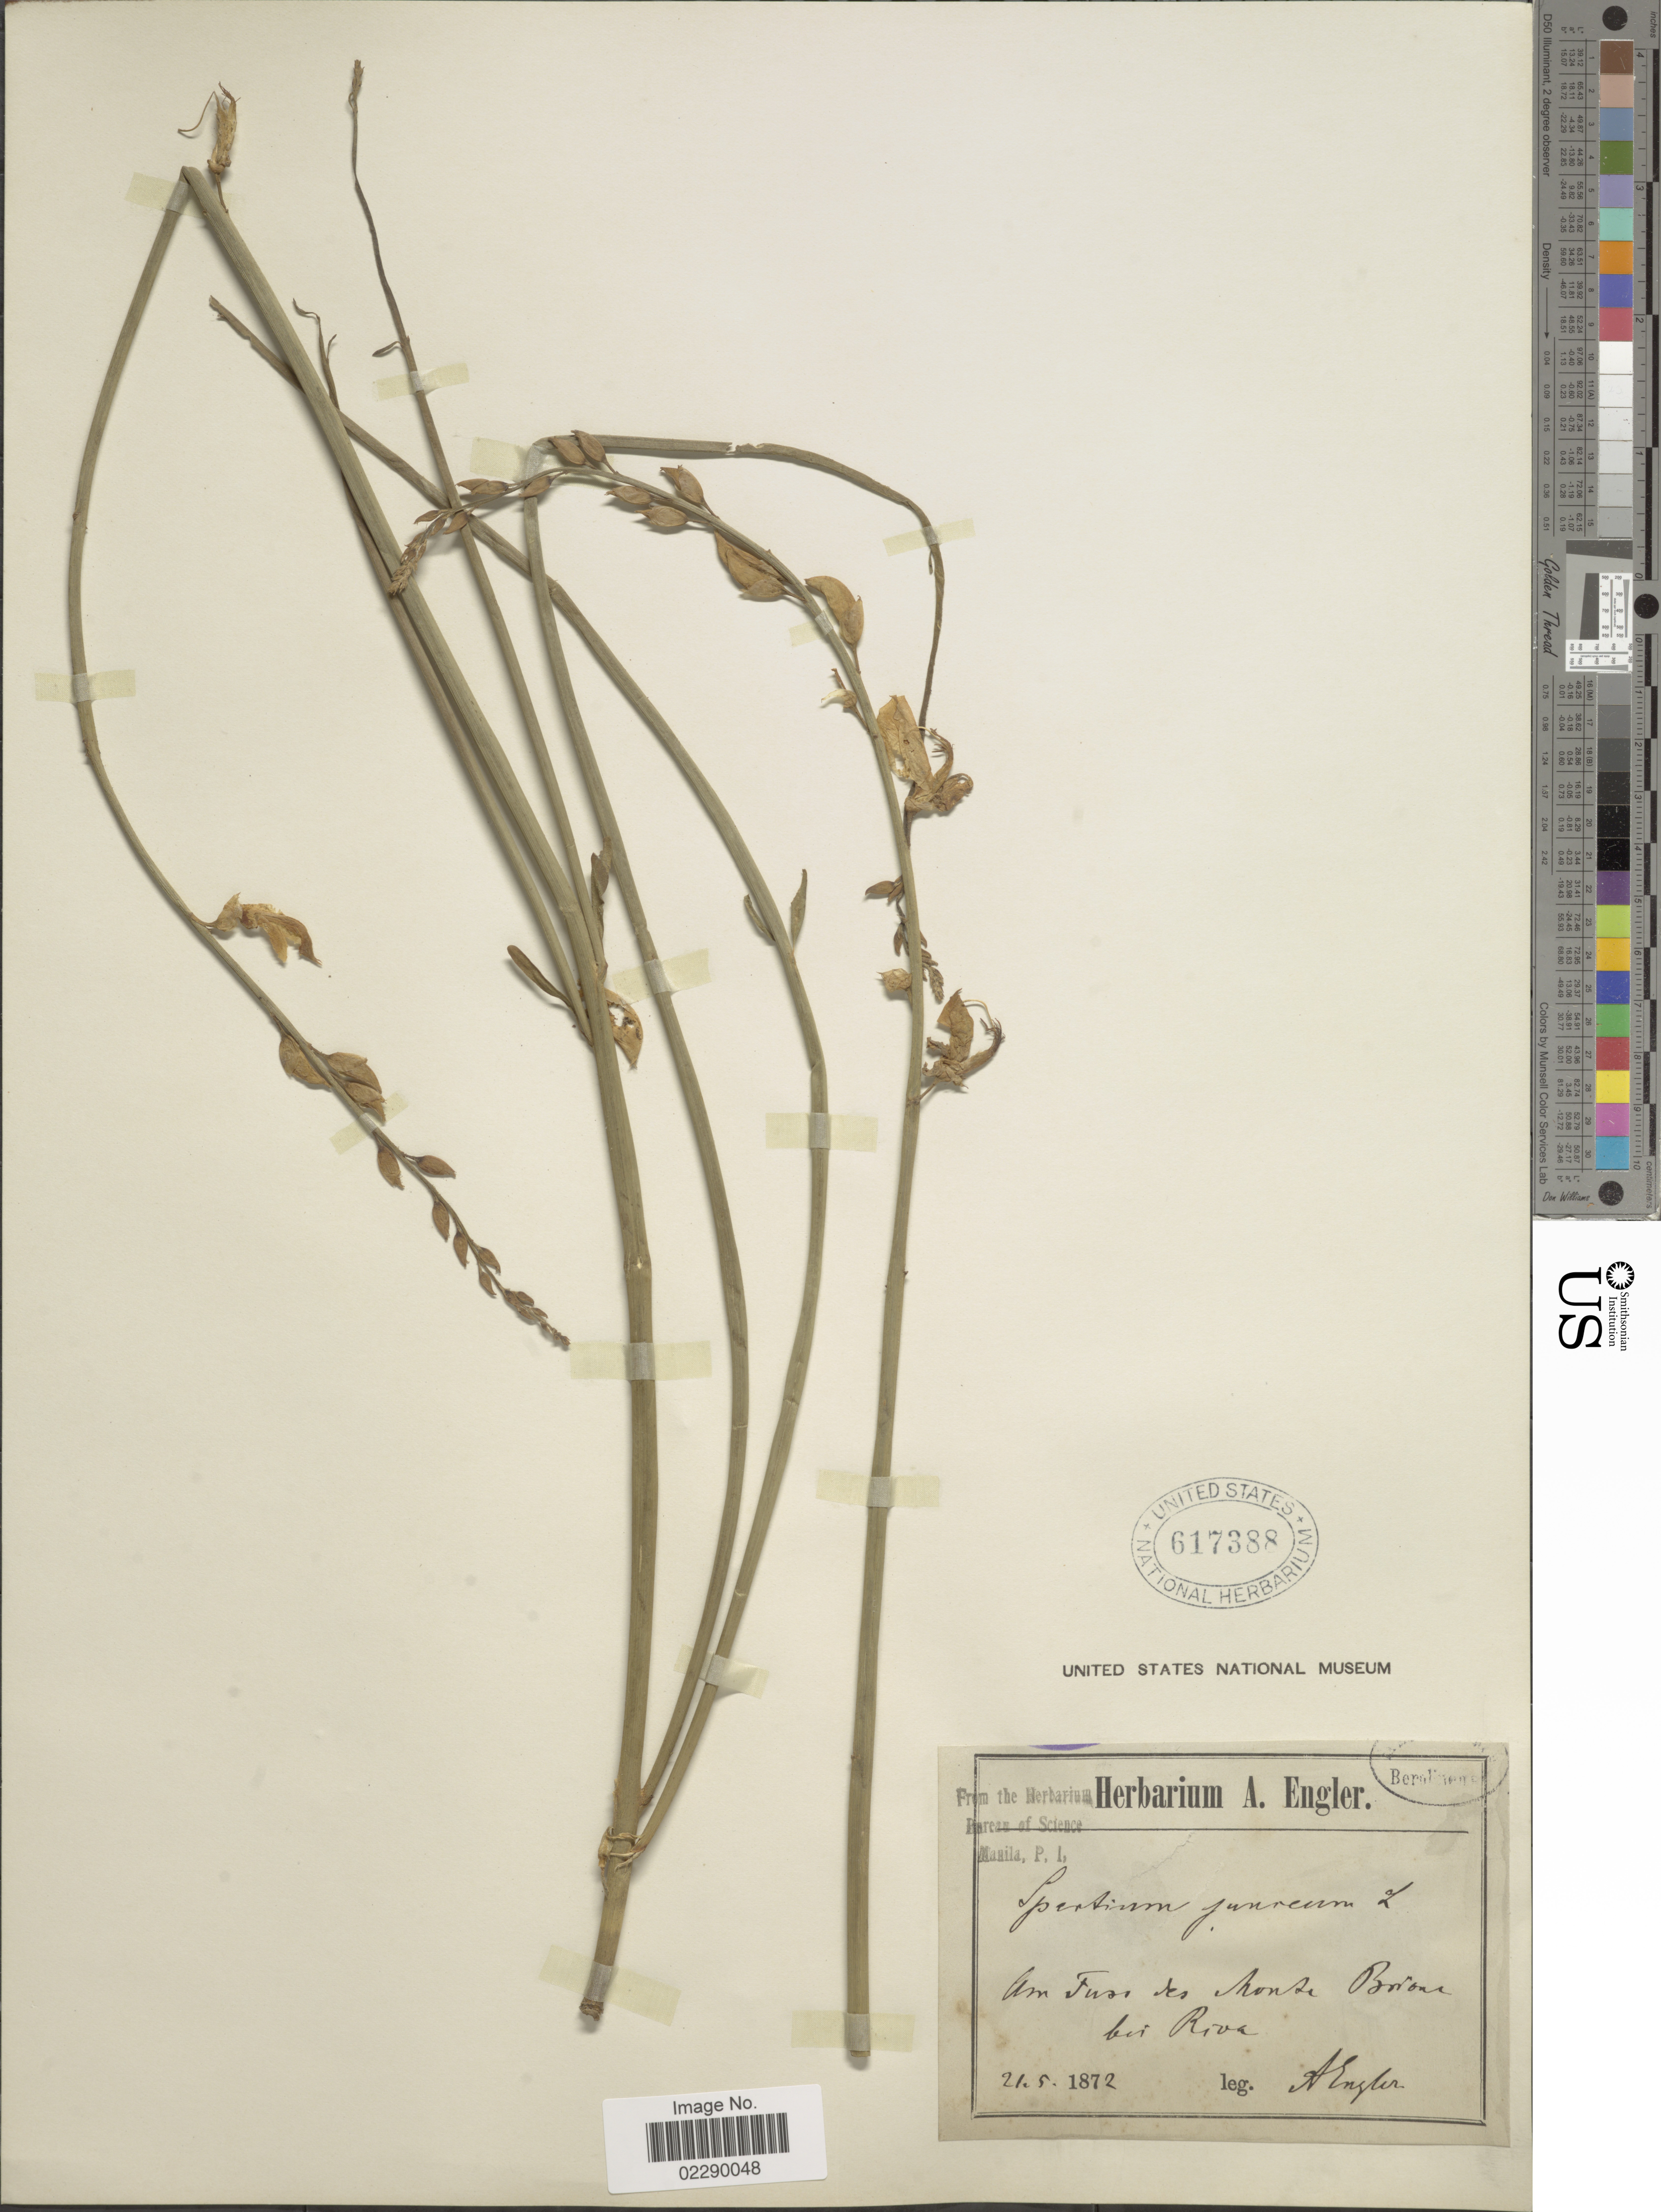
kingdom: Plantae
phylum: Tracheophyta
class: Magnoliopsida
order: Fabales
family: Fabaceae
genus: Spartium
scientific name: Spartium junceum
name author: L.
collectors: A. Engler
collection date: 1872-05-21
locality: Am Fuss des Monte Brone bei Riva. [interpreted]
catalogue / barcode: US 617388